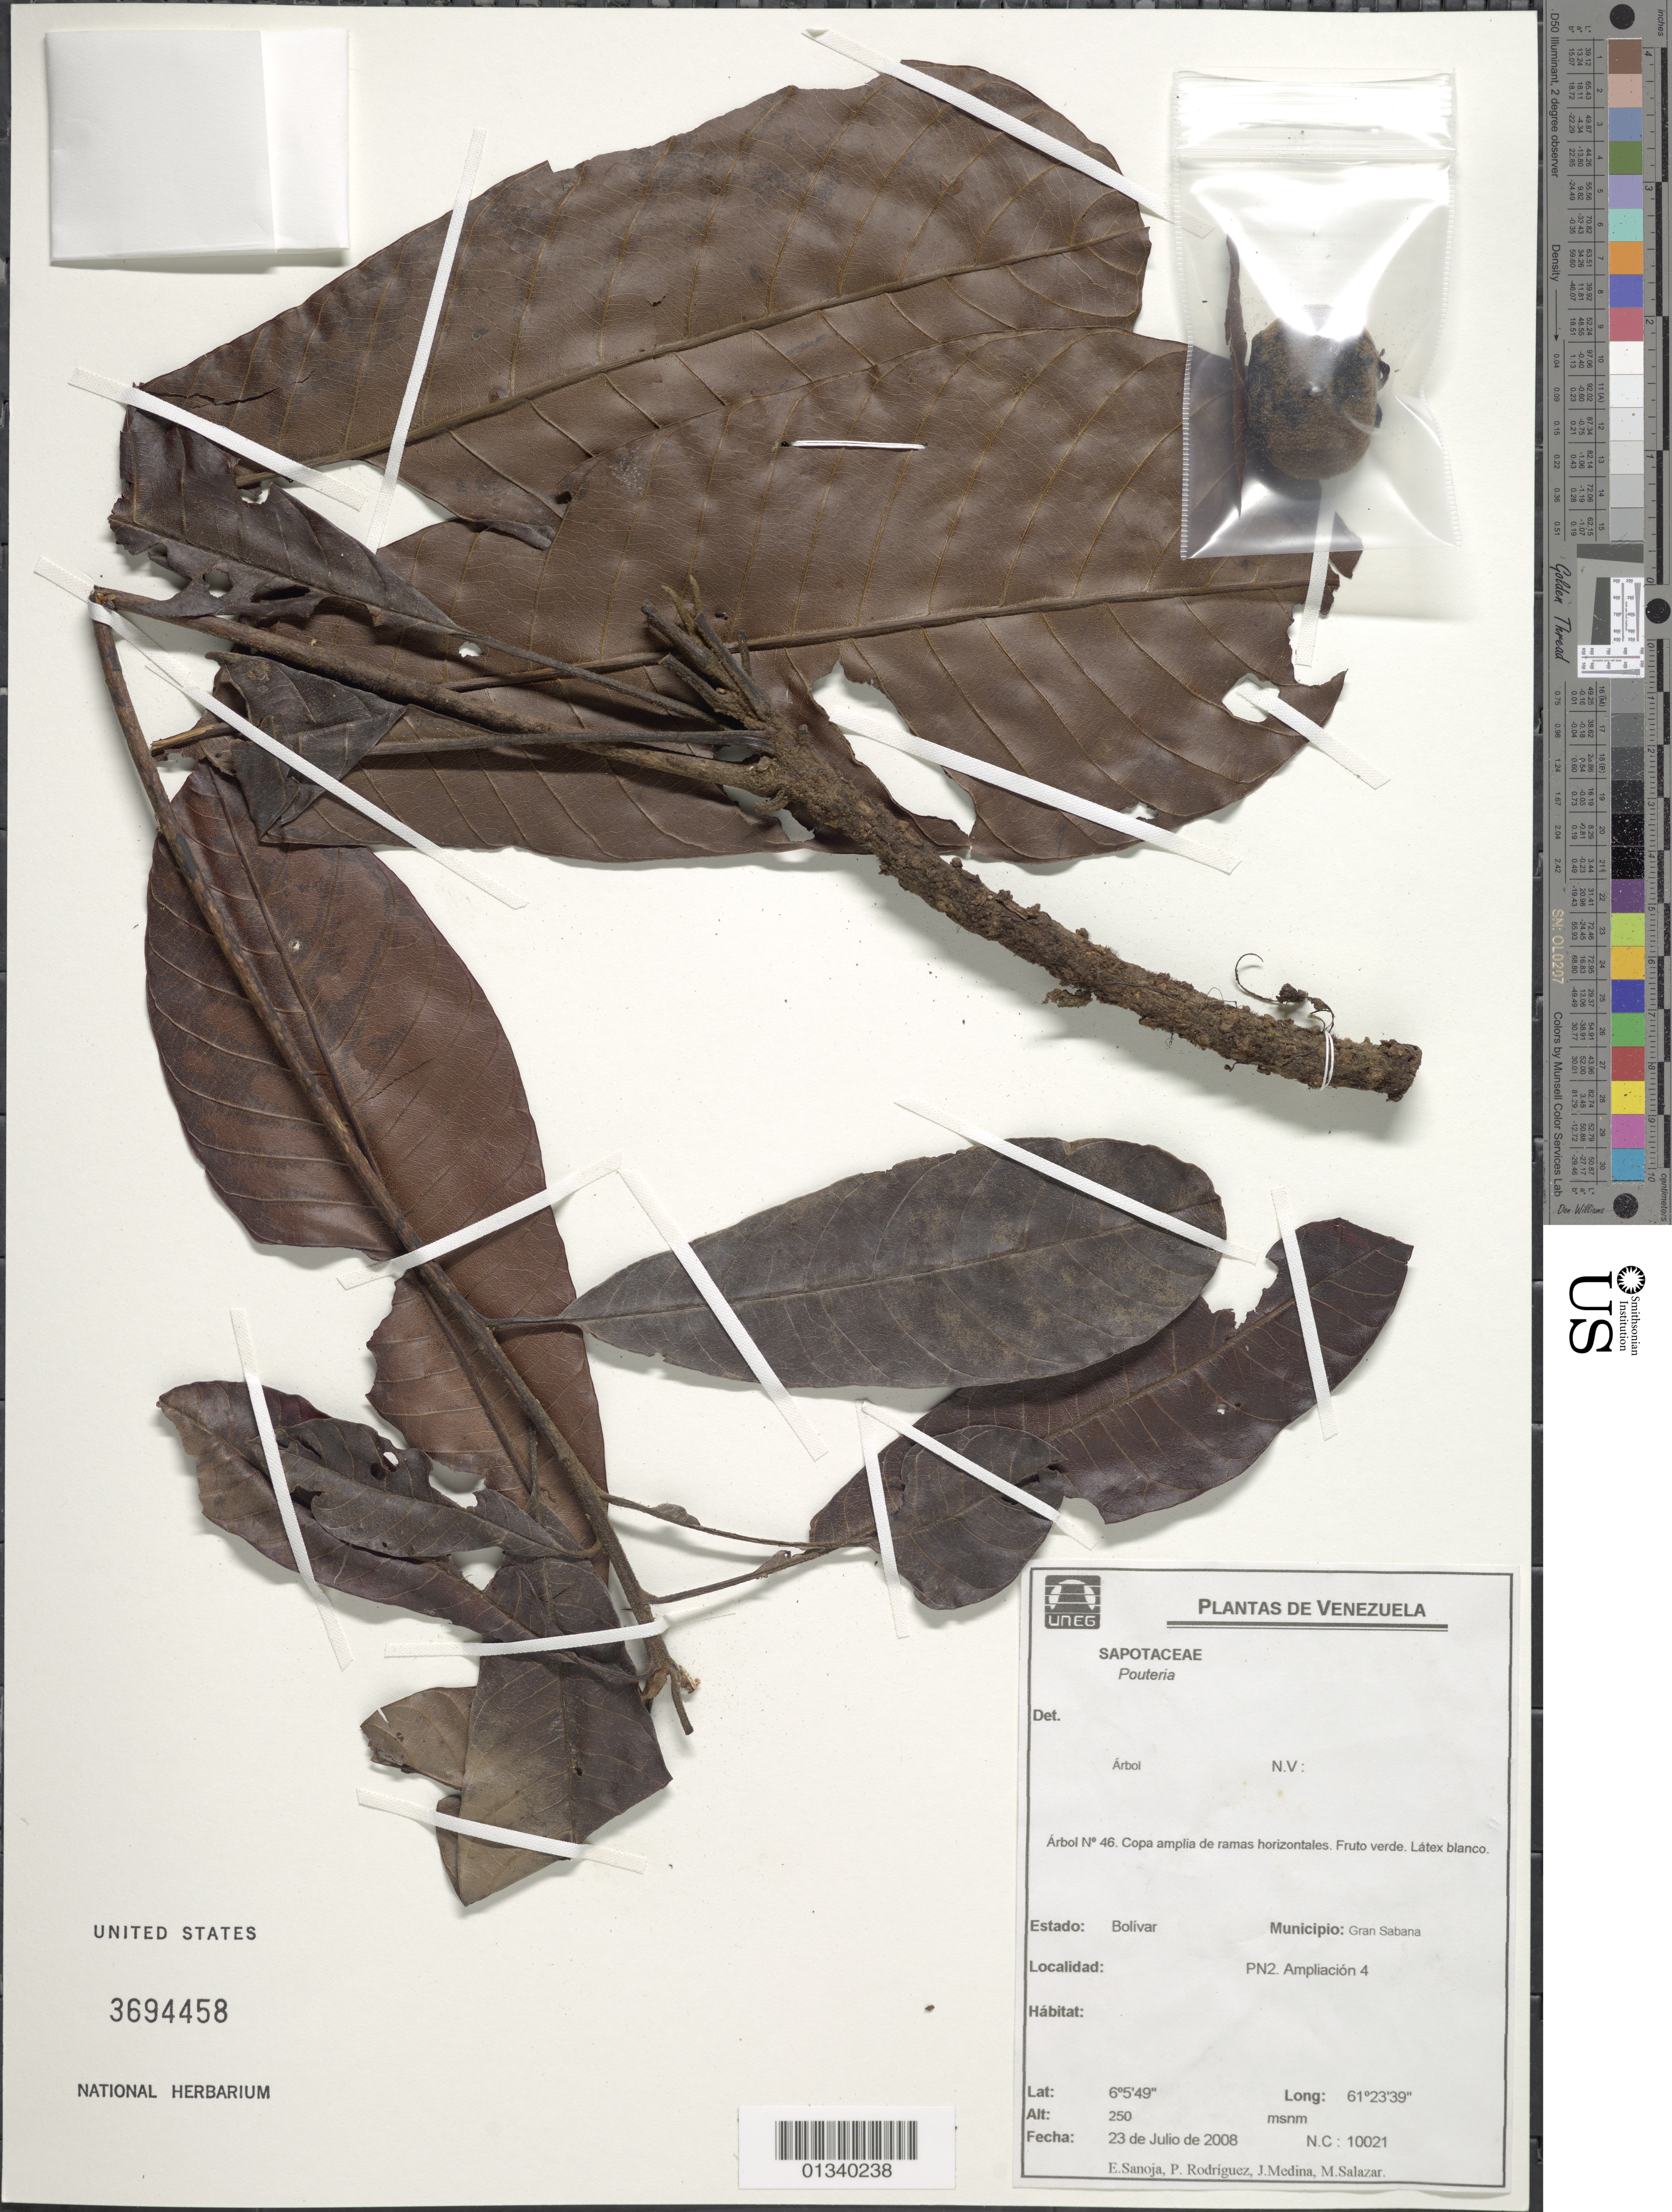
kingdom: Plantae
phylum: Tracheophyta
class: Magnoliopsida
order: Ericales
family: Sapotaceae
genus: Pouteria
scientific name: Pouteria sp.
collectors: E. Sanoja, P. Rodriguez, J. Medina & M. Salazar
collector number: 10021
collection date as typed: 23 July 2008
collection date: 2008-07-23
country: Venezuela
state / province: Bolivar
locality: Gran Sabana: PN2. Ampliacion 4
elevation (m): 250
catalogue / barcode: US 3694458